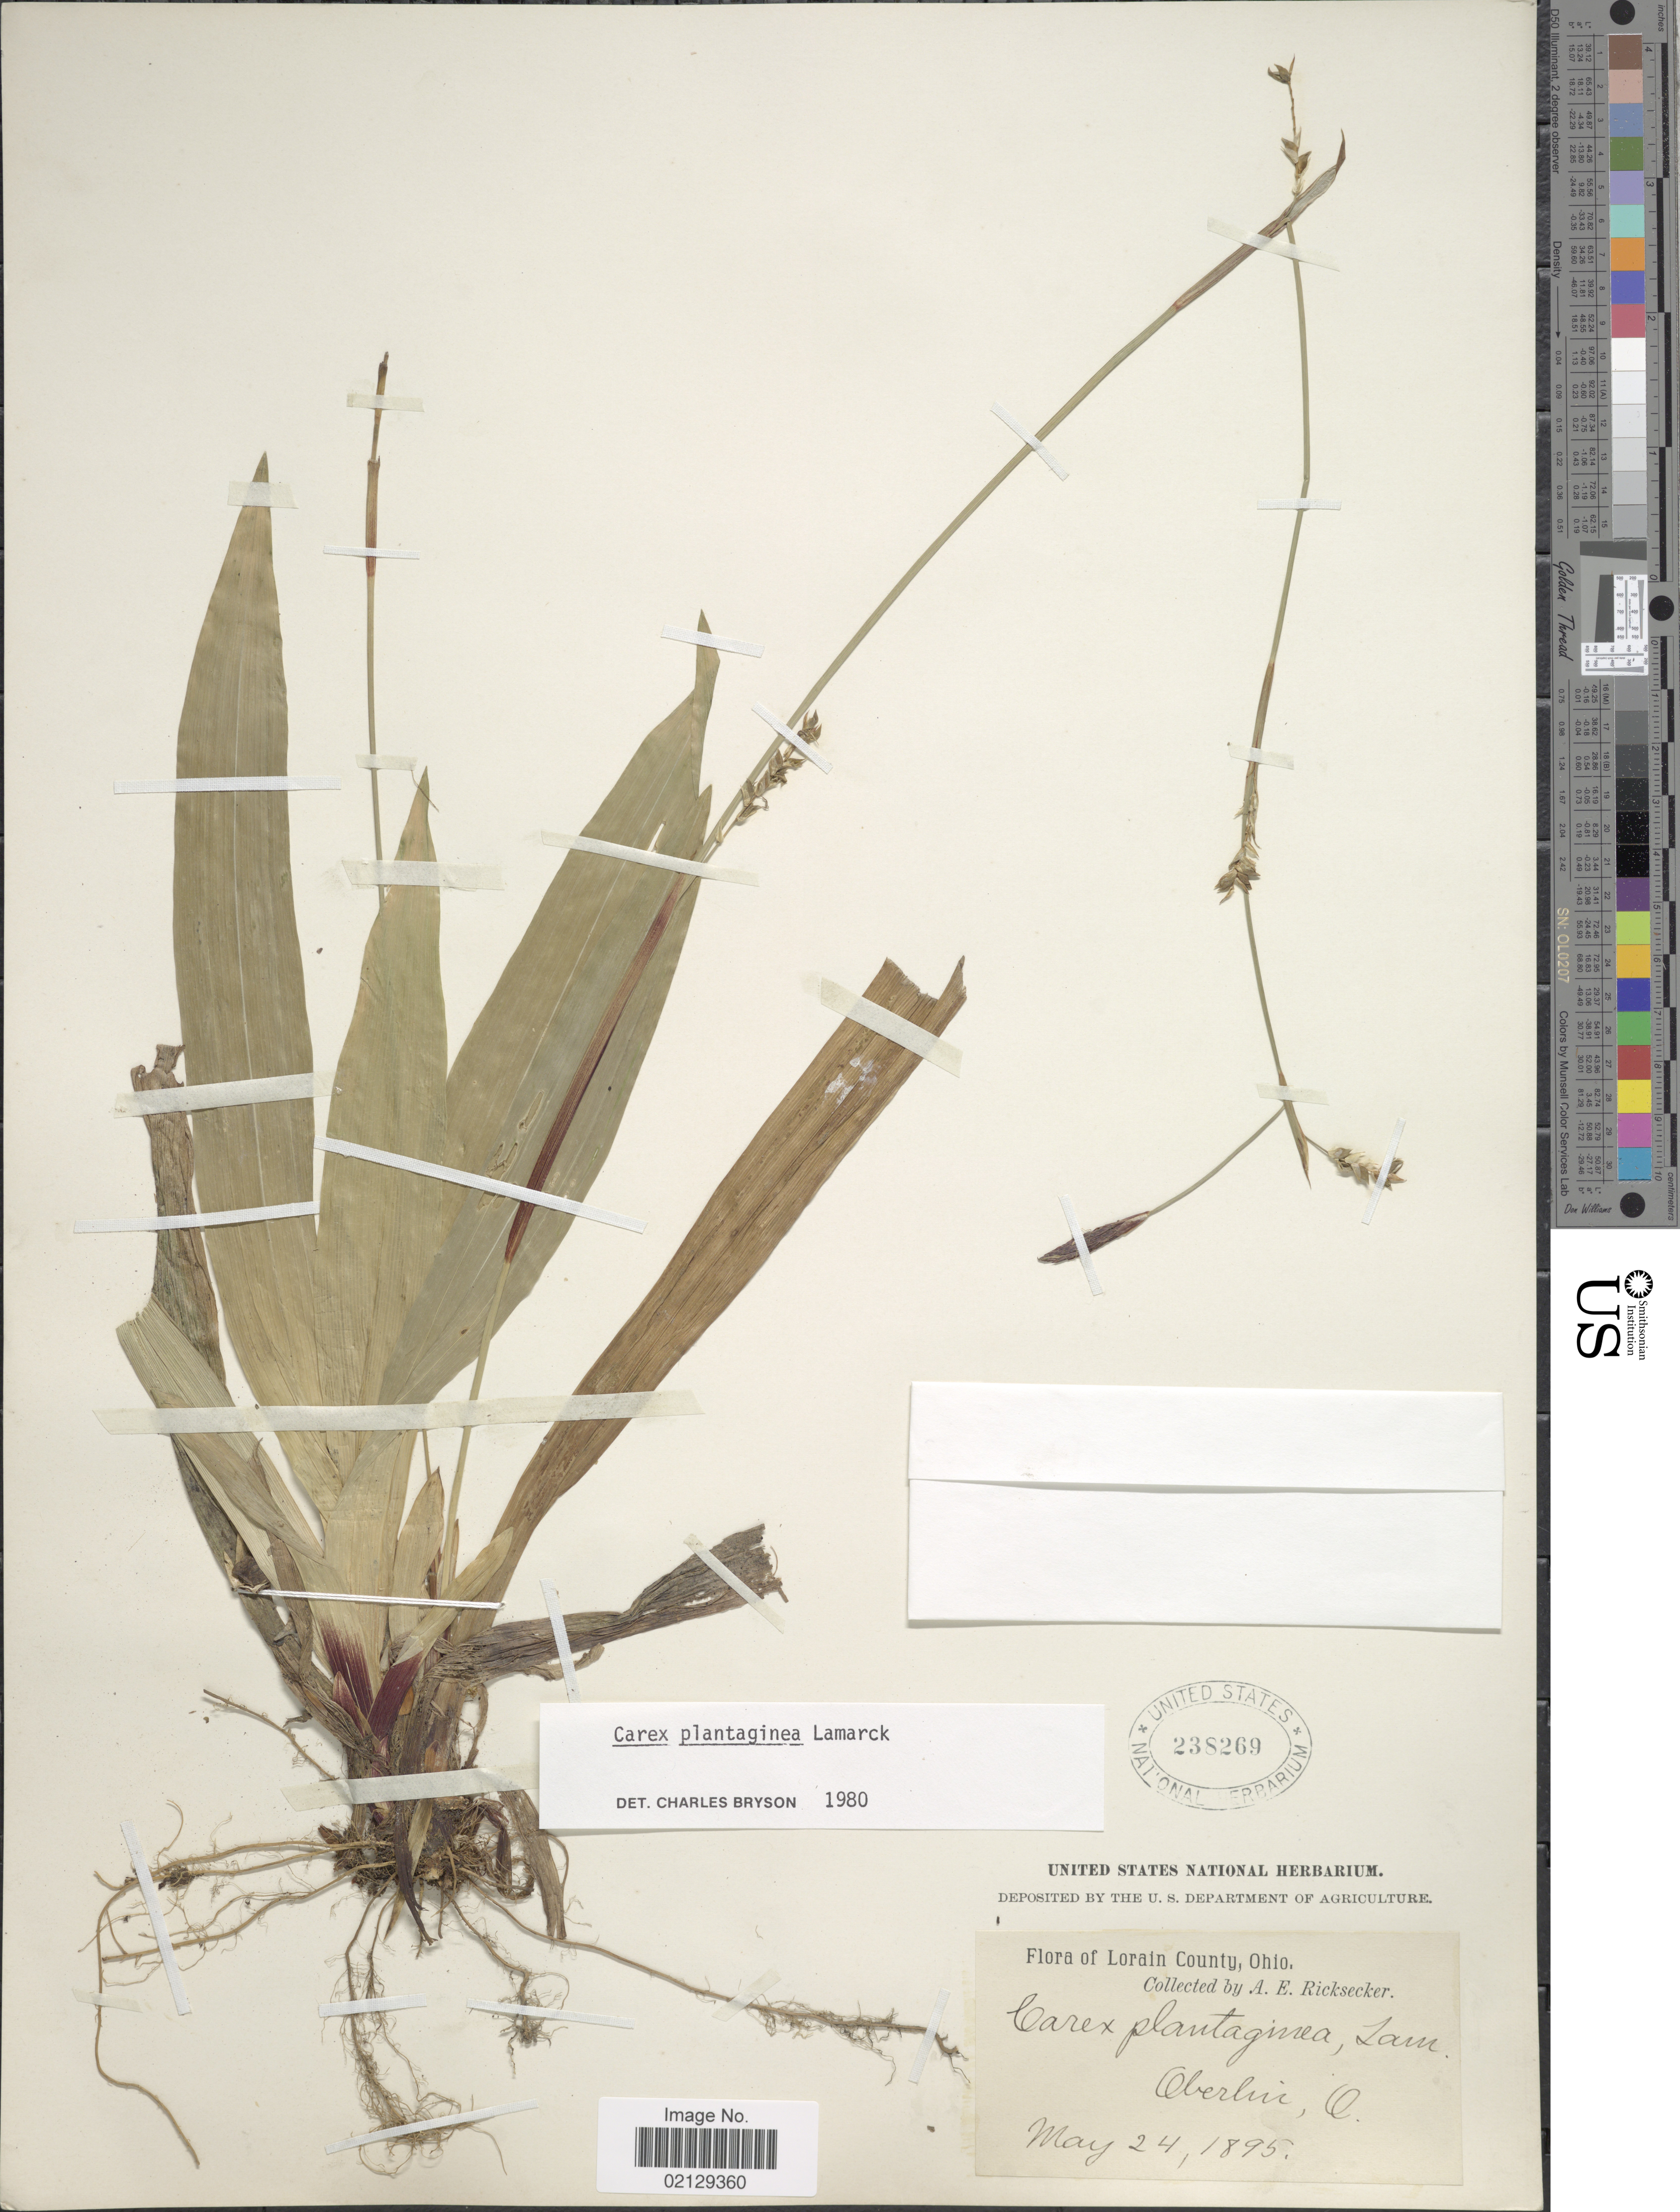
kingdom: Plantae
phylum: Tracheophyta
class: Liliopsida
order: Poales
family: Cyperaceae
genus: Carex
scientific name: Carex plantaginea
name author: Lam.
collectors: A. E. Ricksecker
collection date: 1895-05-24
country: United States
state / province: Ohio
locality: Oberlin, Lorain County, Ohio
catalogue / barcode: US 238269